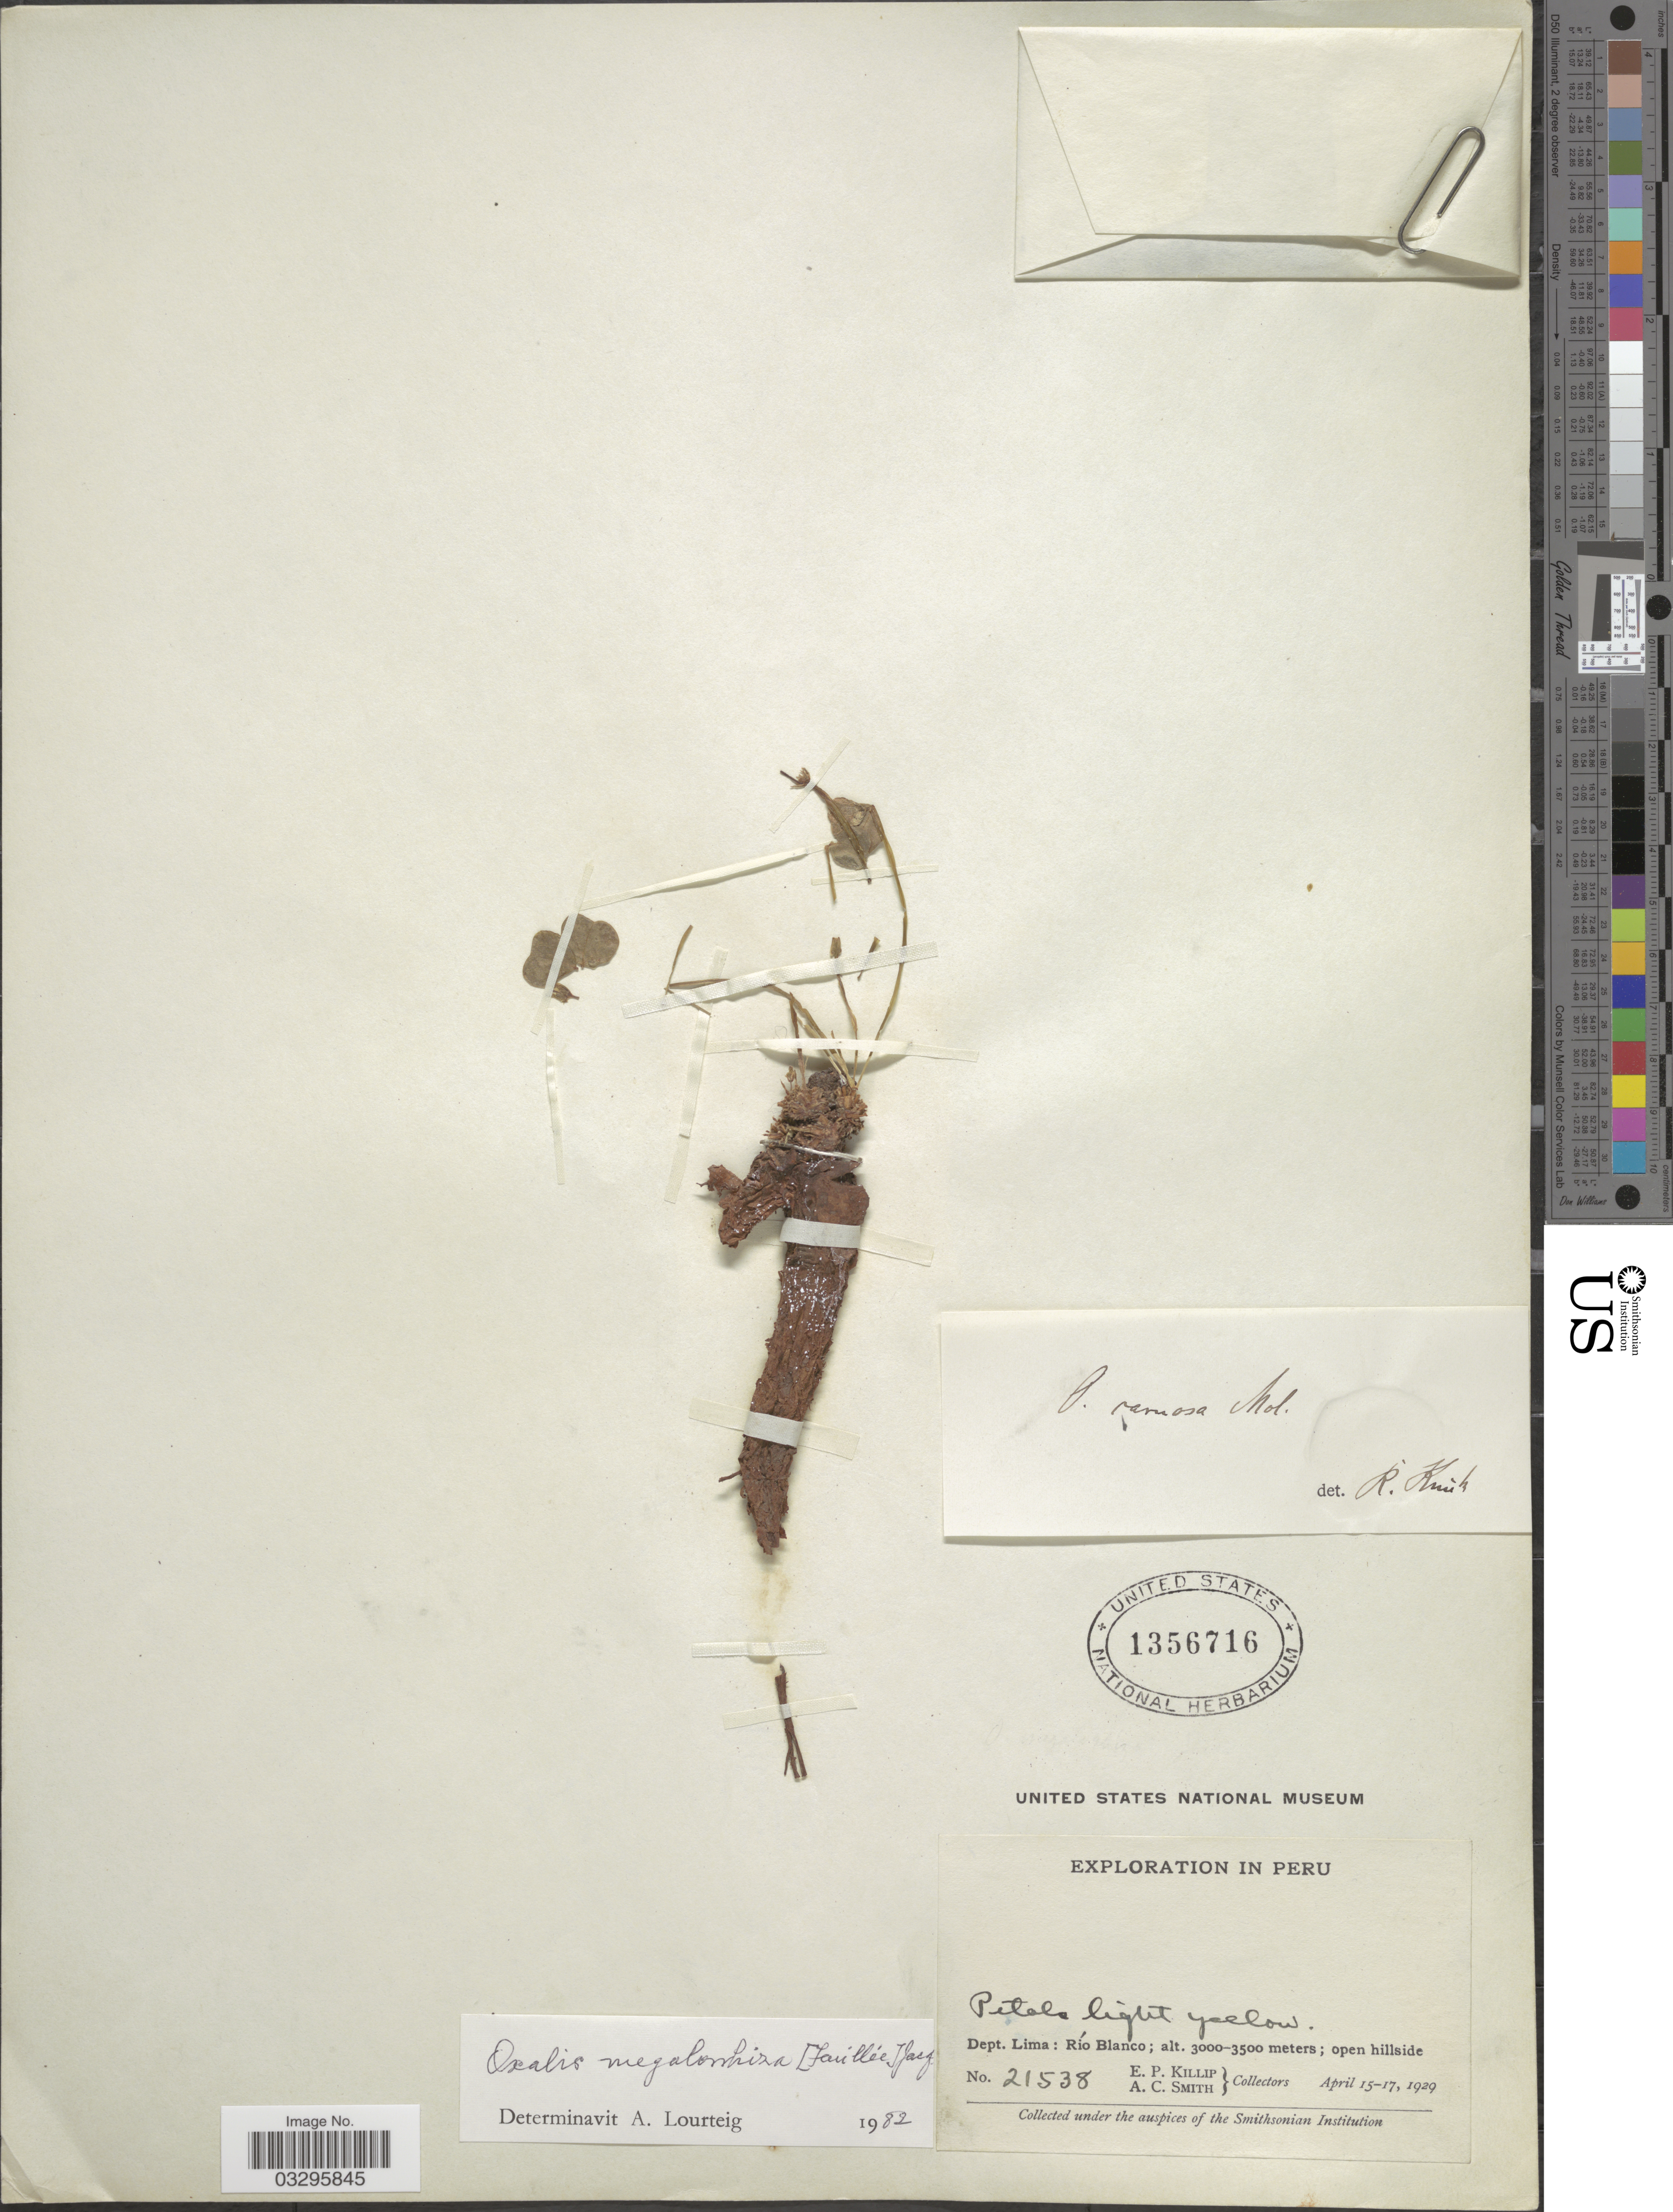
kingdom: Plantae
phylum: Tracheophyta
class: Magnoliopsida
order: Oxalidales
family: Oxalidaceae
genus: Oxalis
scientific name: Oxalis megalorrhiza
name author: Jacq.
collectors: E. P. Killip & A. C. Smith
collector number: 21538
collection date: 1929-04-15/1929-04-17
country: Peru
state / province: Lima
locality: Dept. Lima: Río Blanco.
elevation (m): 300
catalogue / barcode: US 1356716